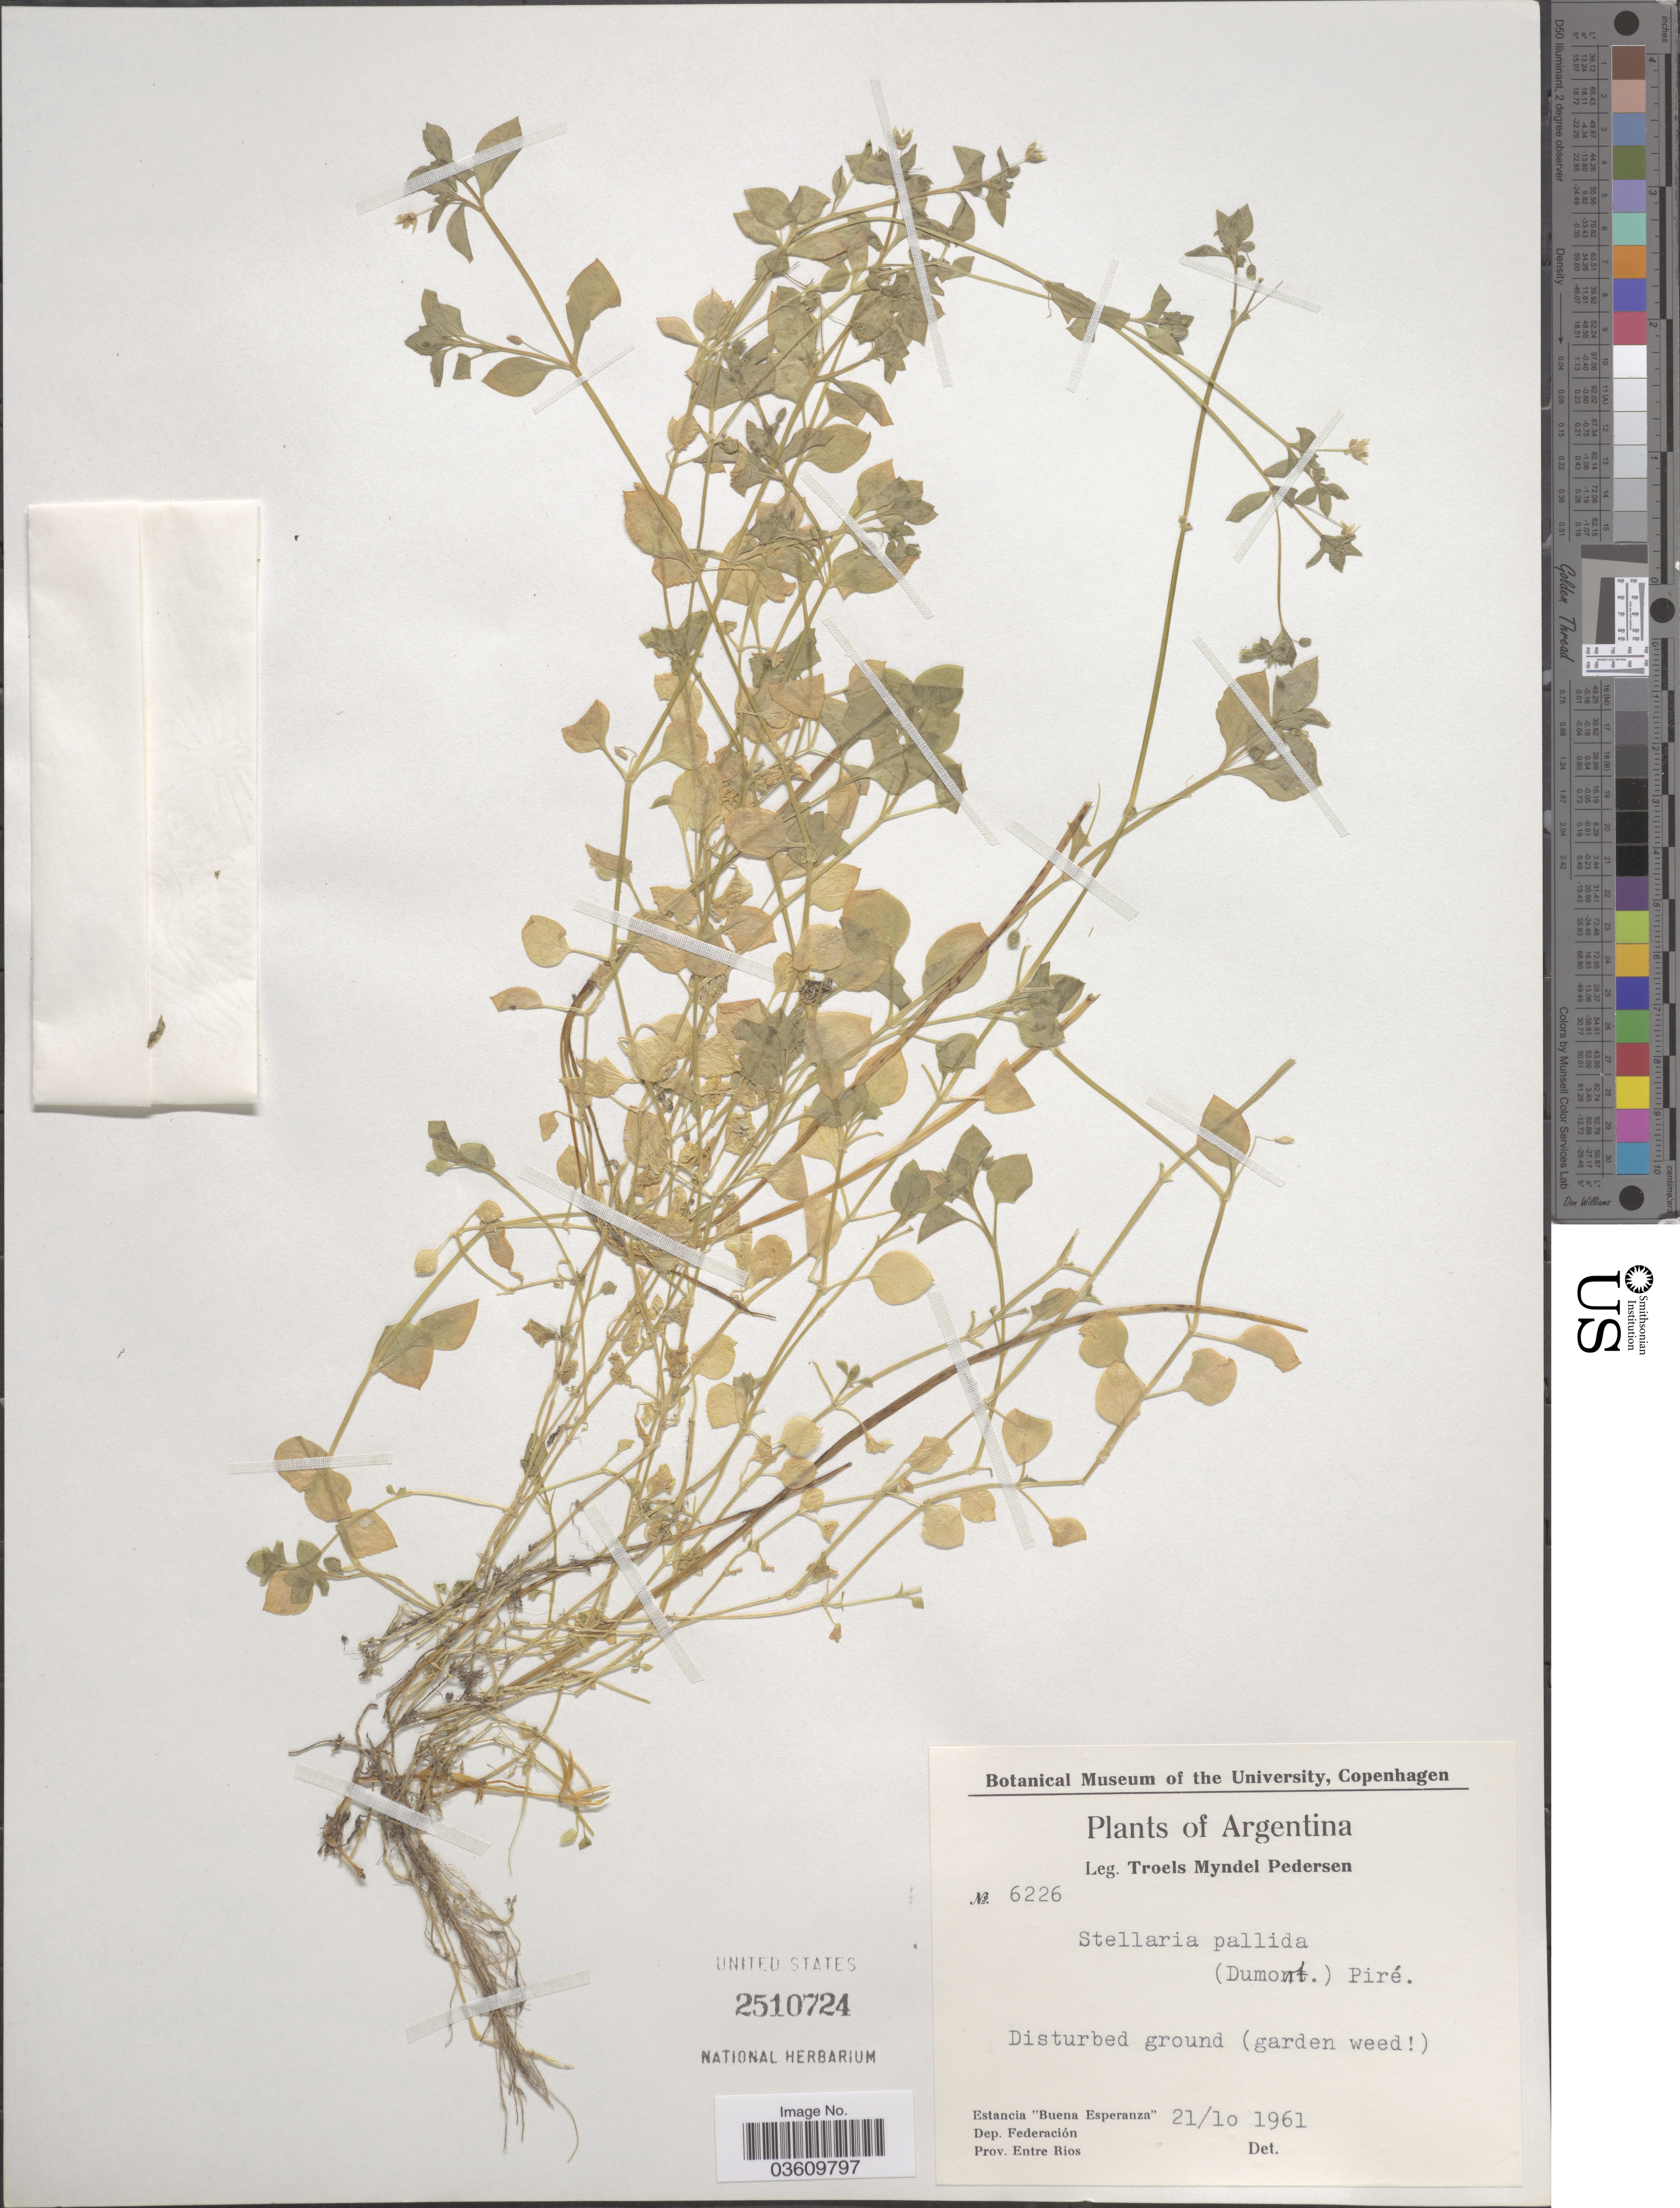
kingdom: Plantae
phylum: Tracheophyta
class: Magnoliopsida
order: Caryophyllales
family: Caryophyllaceae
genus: Stellaria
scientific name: Stellaria pallida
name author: (Dumort.) Crép.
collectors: T. Pederson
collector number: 6226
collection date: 1961-10-21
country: Argentina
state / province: Entre Rios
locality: Estancia "Buena Esperanza". Dep. Federación.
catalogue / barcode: US 2510724